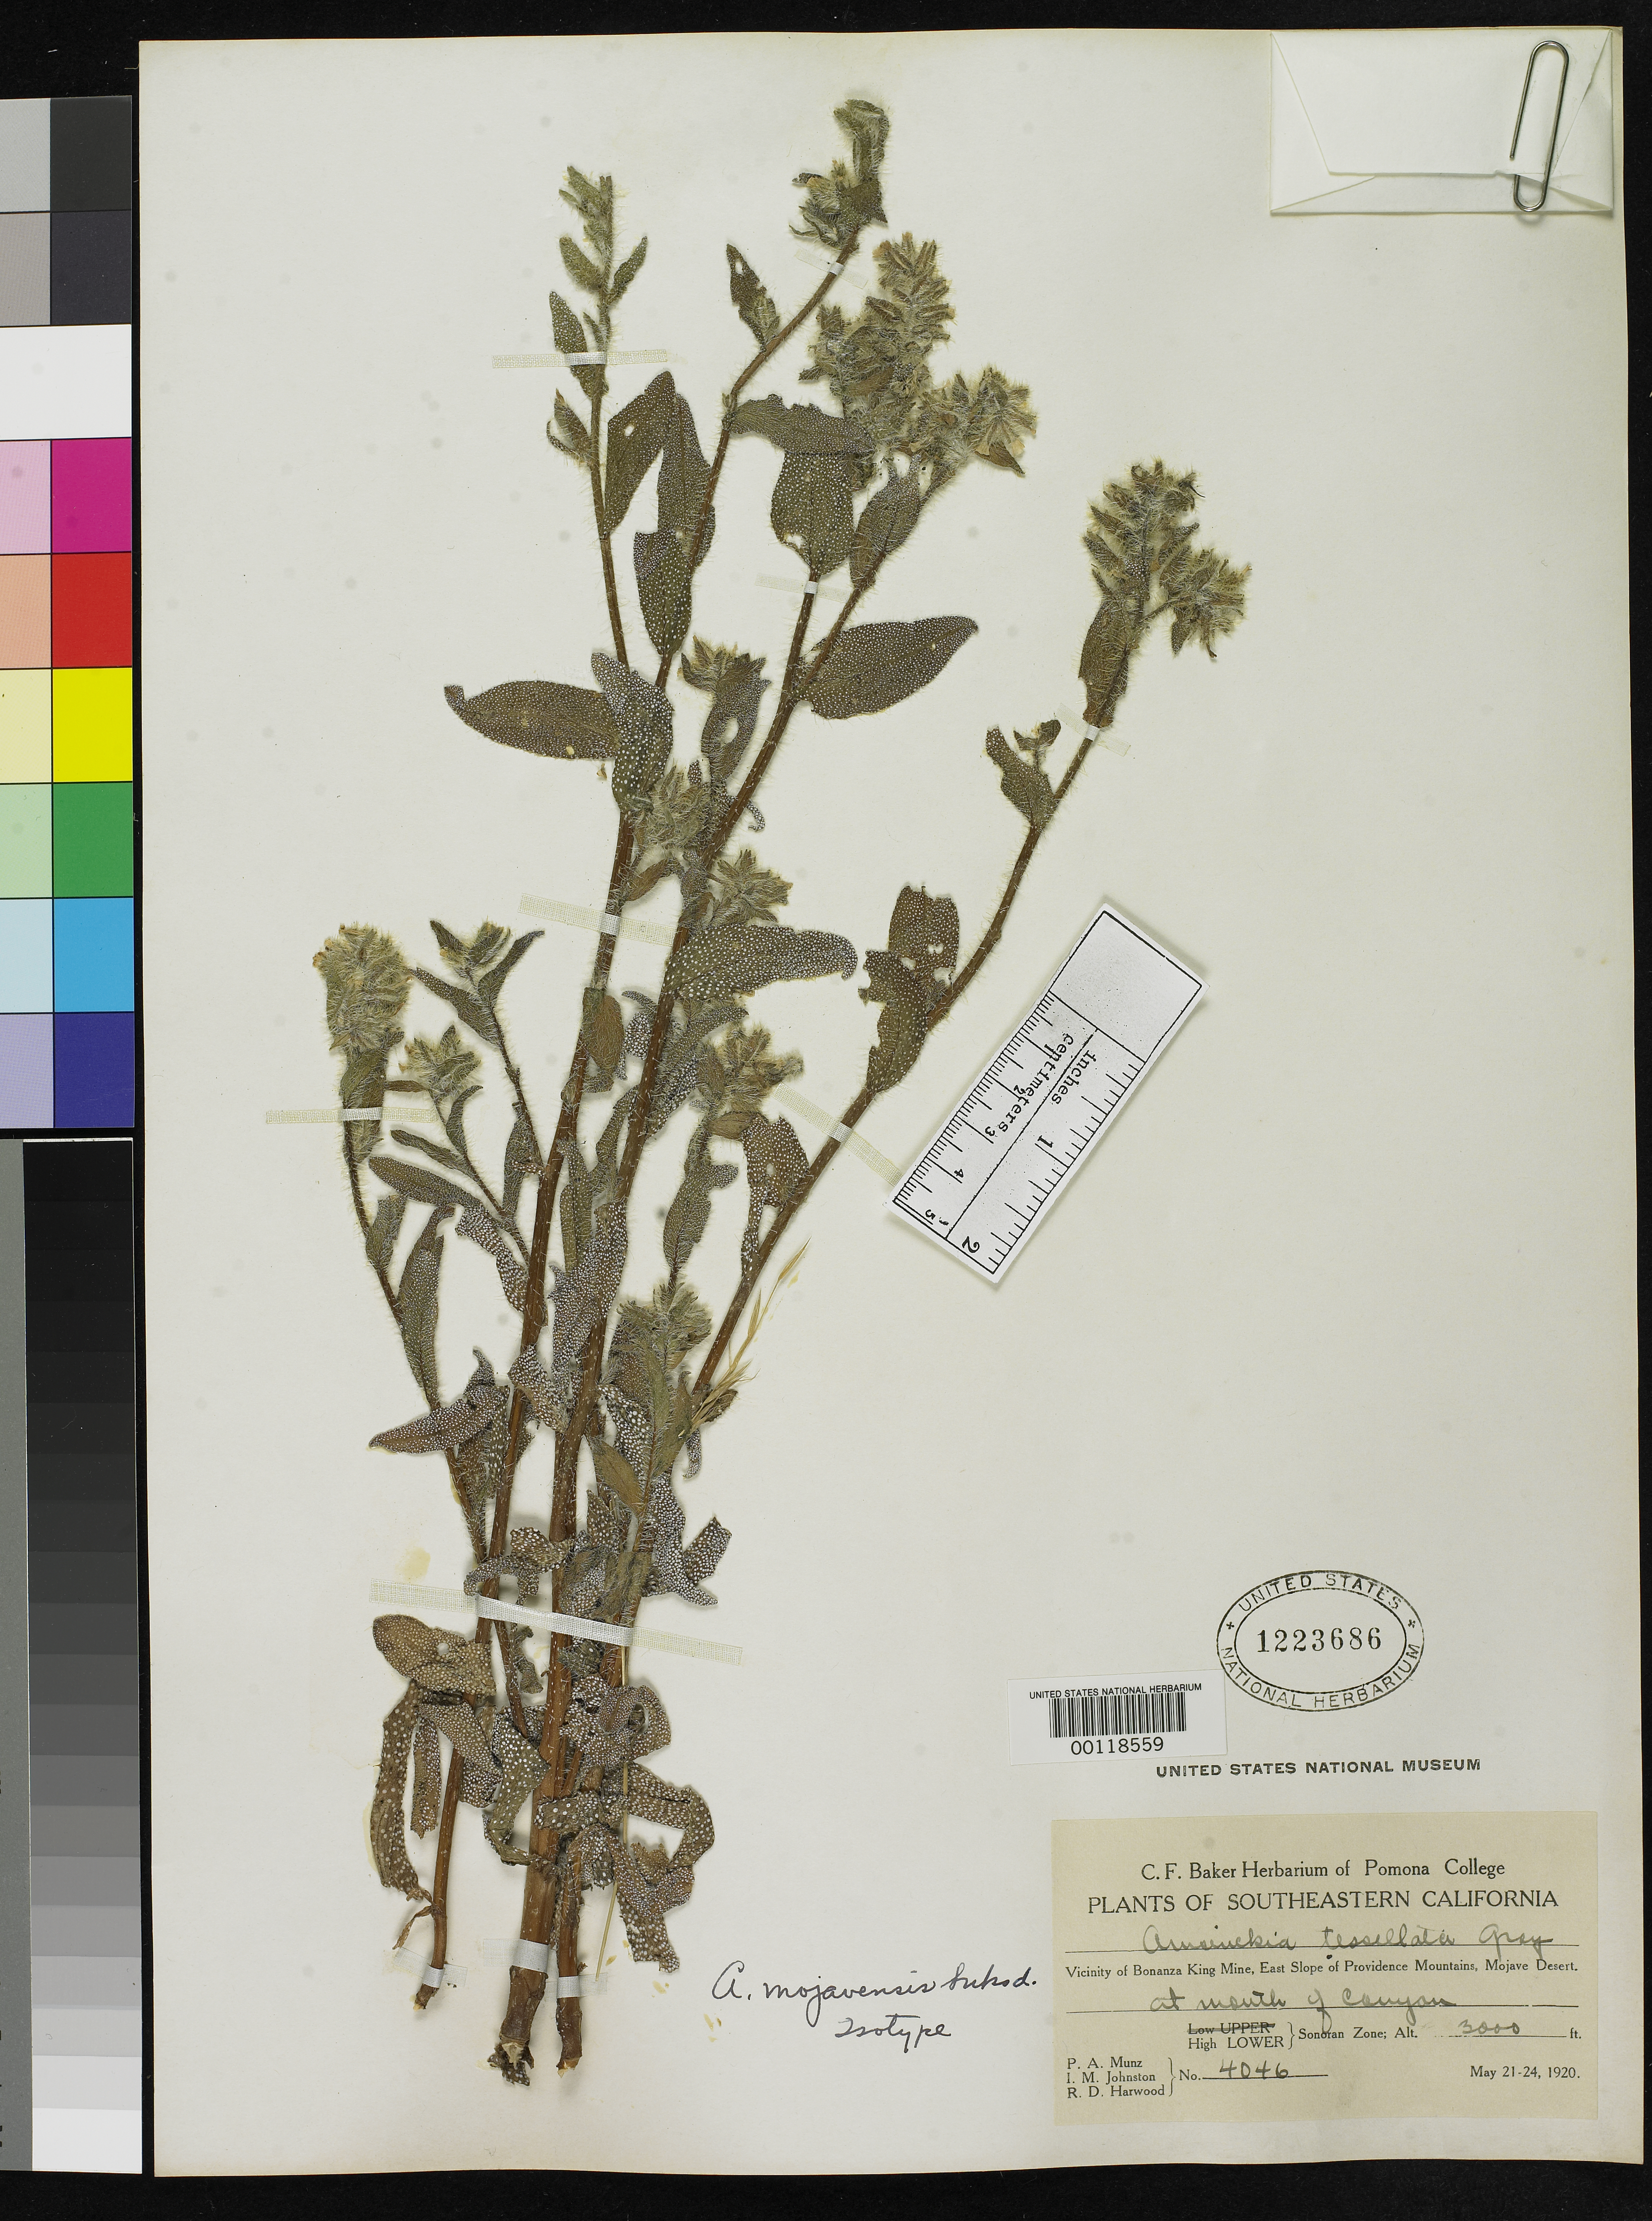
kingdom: Plantae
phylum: Tracheophyta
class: Magnoliopsida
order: Boraginales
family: Boraginaceae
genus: Amsinckia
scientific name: Amsinckia mojavensis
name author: Suksd.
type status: Syntype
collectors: P. A. Munz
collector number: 4046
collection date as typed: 21 May 1920 to 24 May 1920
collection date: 1920-05-21/1920-05-24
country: United States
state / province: California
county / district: San Bernardino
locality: Mojave Desert, Bonanza King Mine.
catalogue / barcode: US 1223686